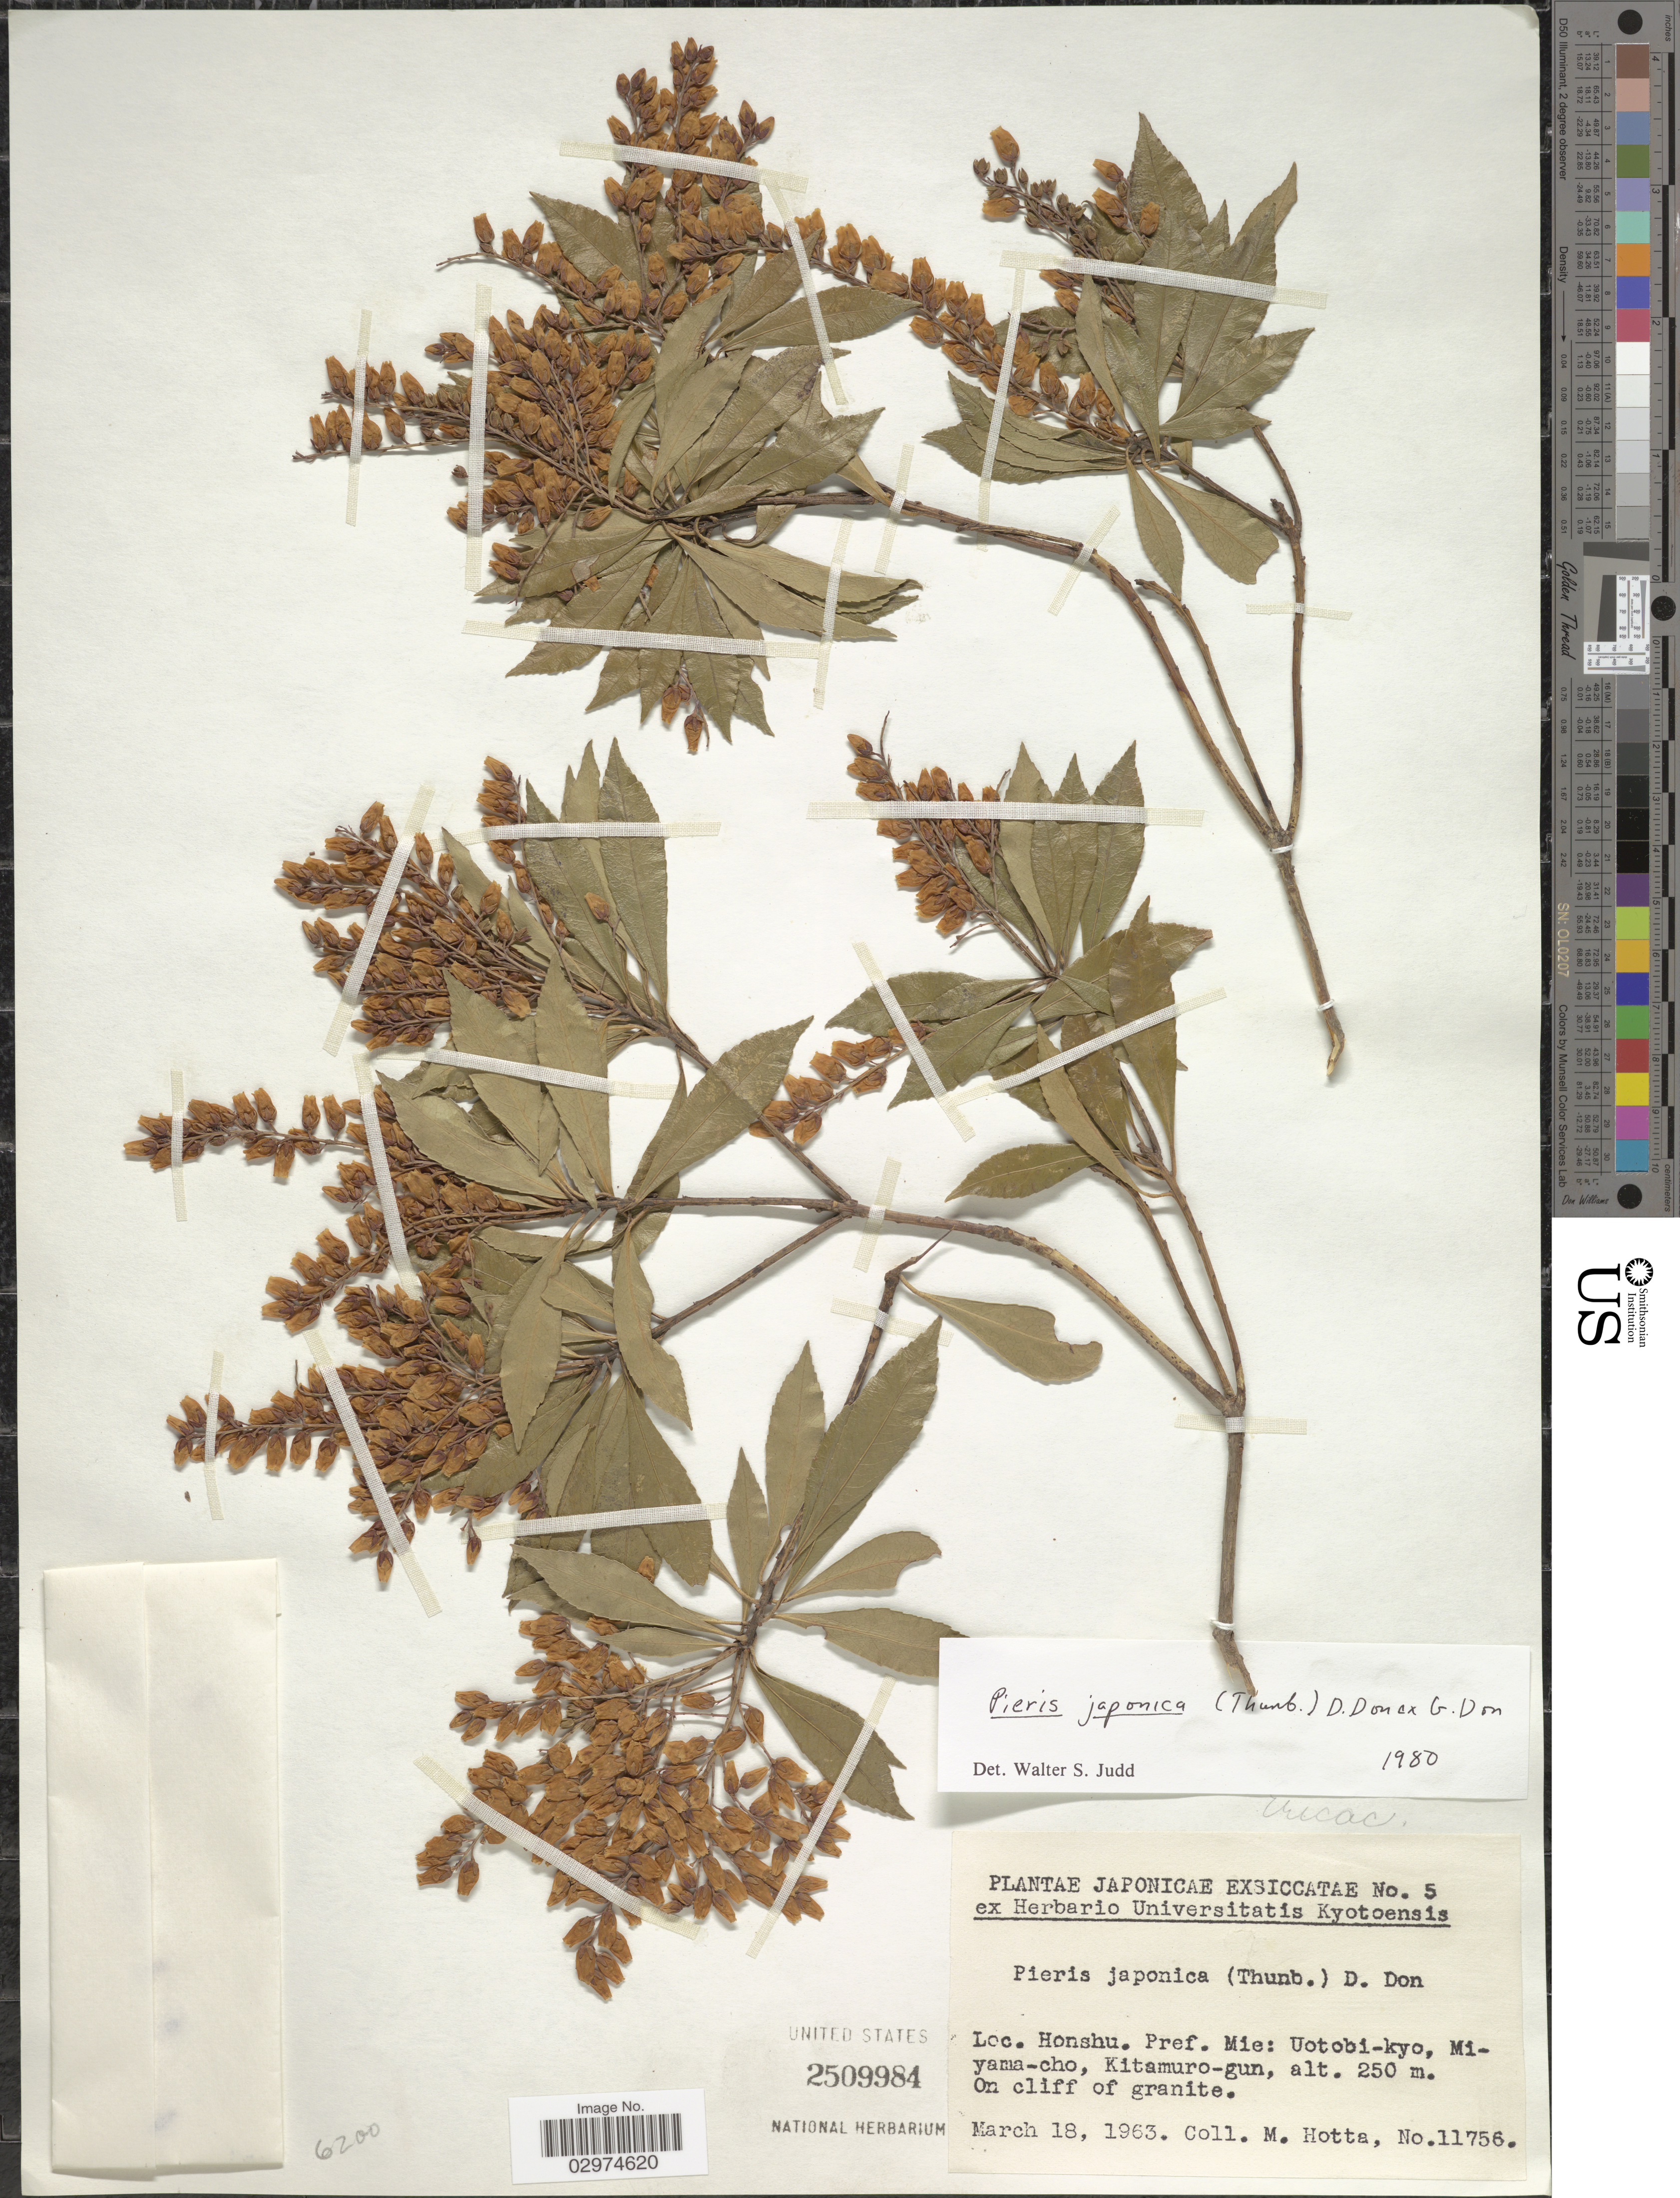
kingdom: Plantae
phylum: Tracheophyta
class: Magnoliopsida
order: Ericales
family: Ericaceae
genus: Pieris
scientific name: Pieris japonica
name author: (Thunb.) D. Don ex G. Don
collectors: M. Hotta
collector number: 11756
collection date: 1963-03-18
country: Japan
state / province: Mie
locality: Honshu. Pref. Mie: Uotobi-kyo, Miyama-cho, Kitamuro-gun.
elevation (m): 250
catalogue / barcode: US 2509984